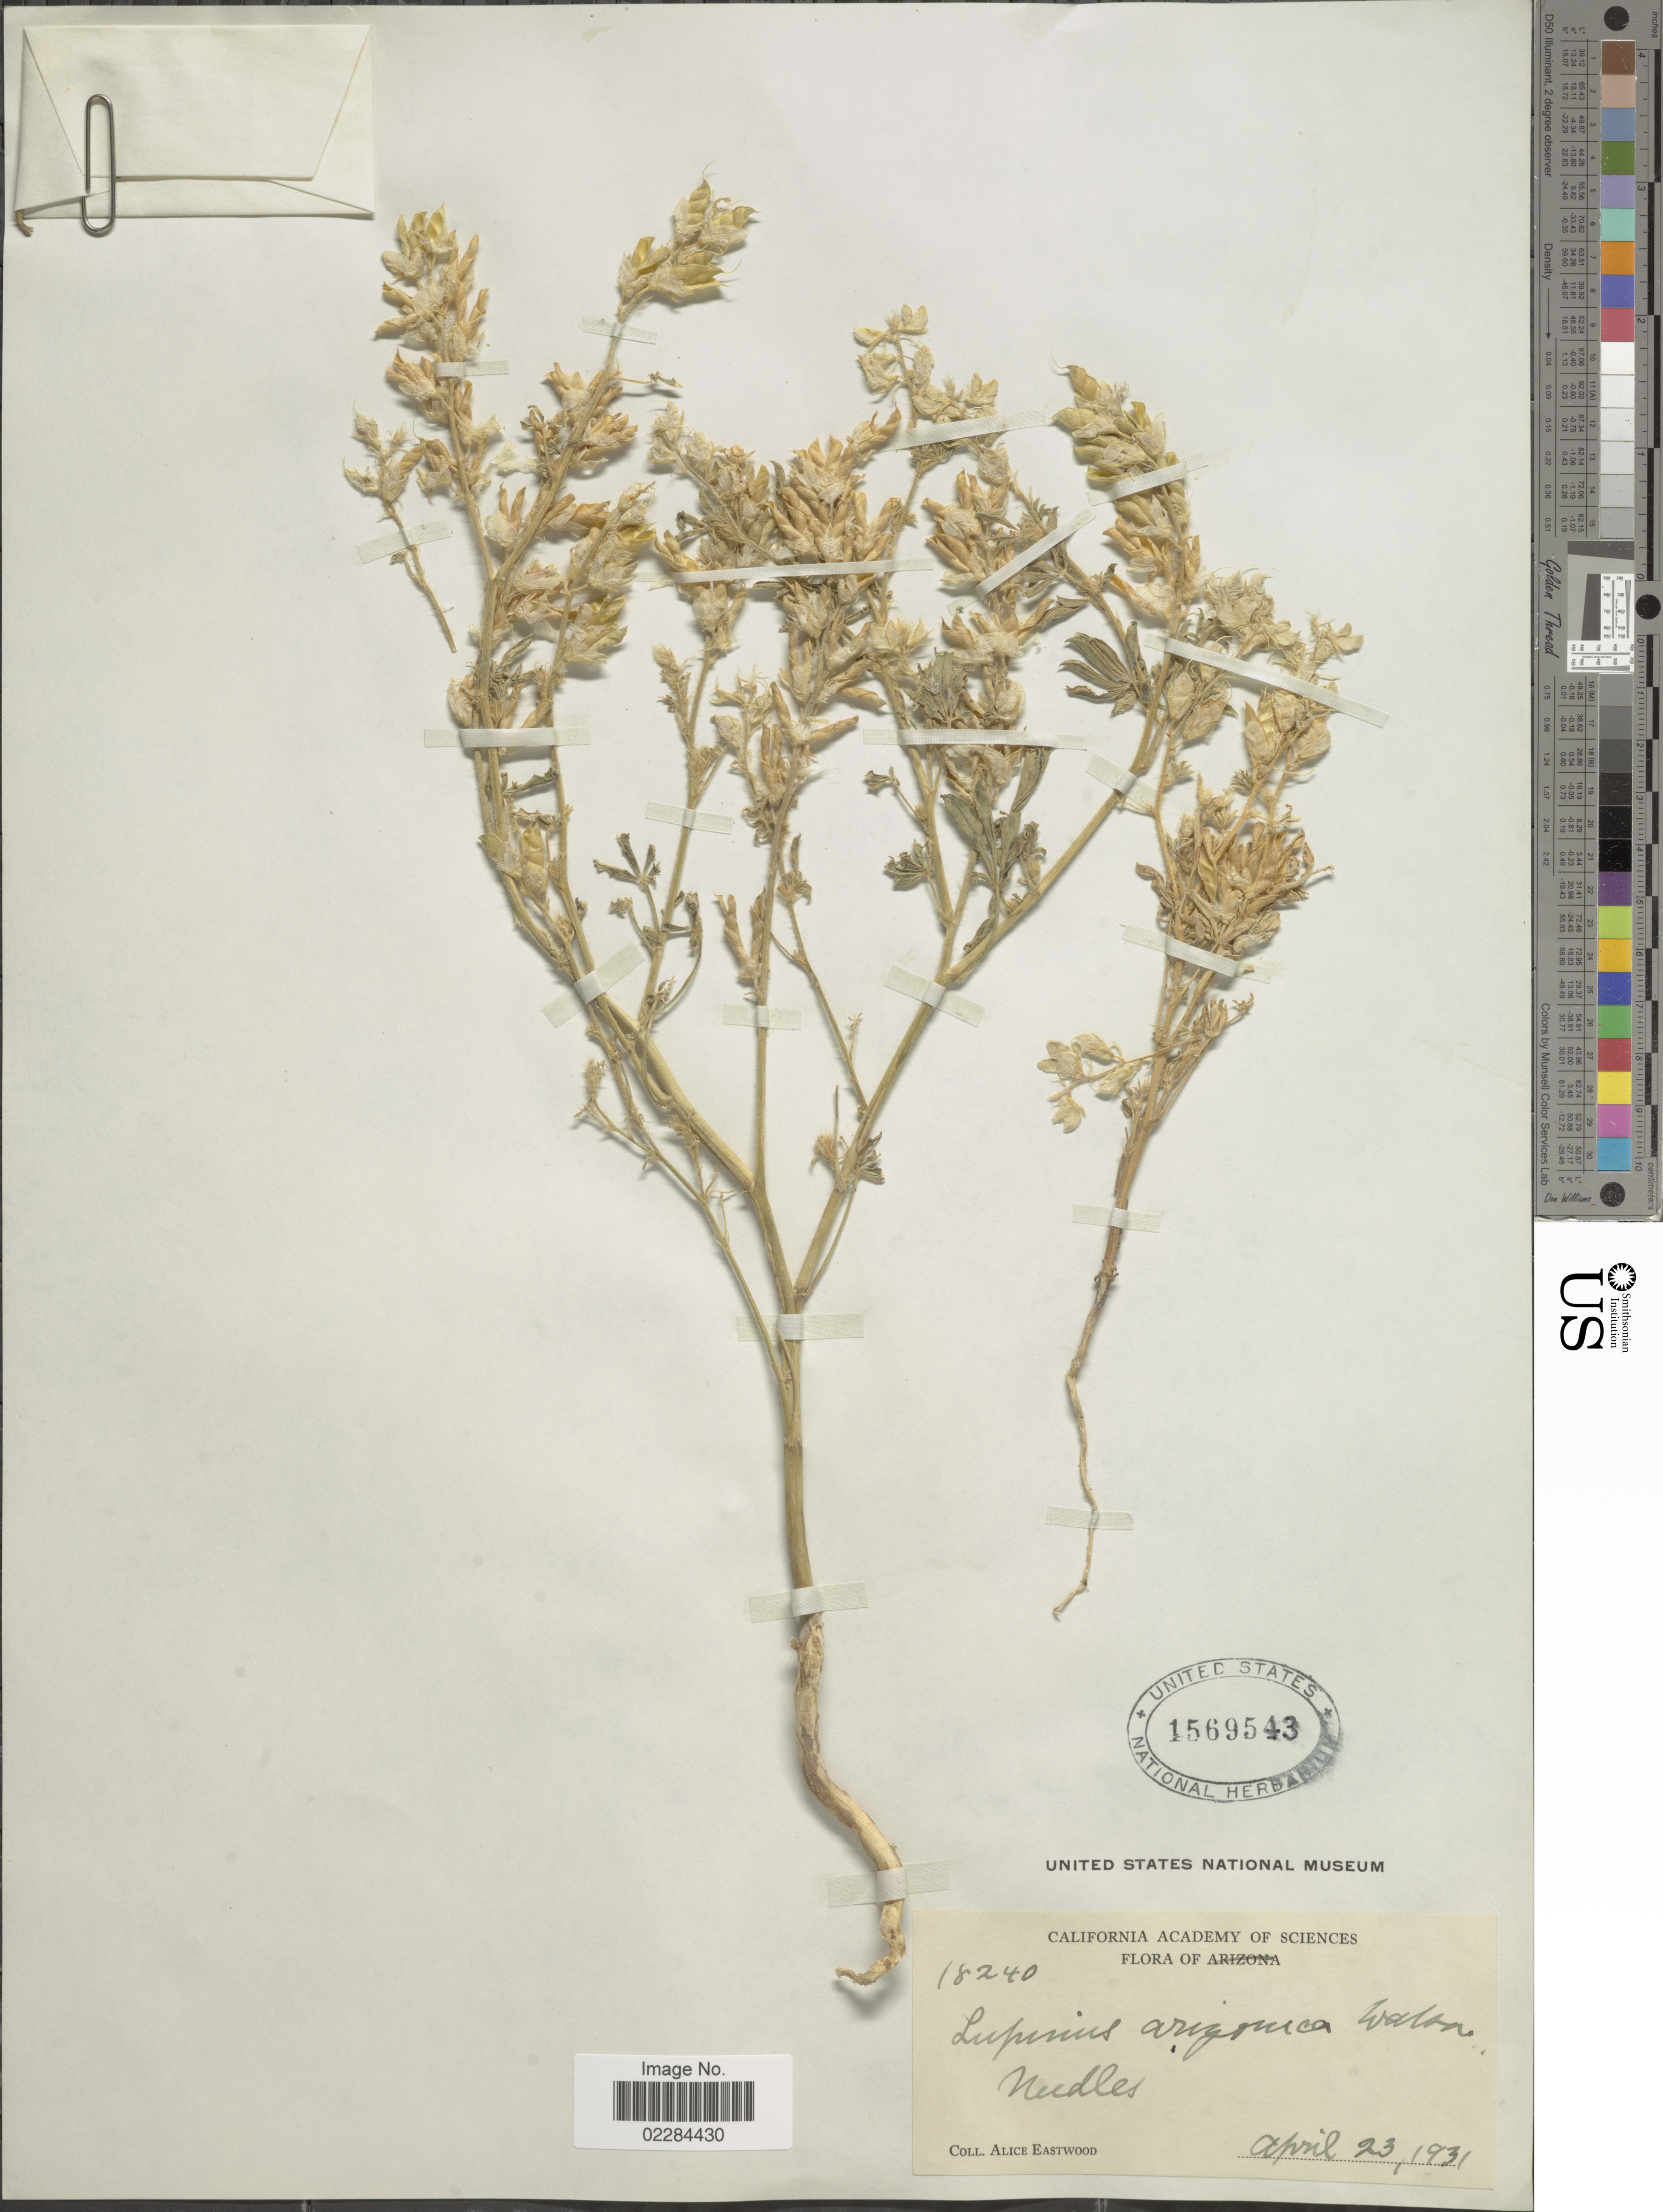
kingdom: Plantae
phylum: Tracheophyta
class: Magnoliopsida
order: Fabales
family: Fabaceae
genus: Lupinus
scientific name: Lupinus arizonicus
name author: (S. Watson) S. Watson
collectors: A. Eastwood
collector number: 18240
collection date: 1931-04-23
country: United States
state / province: California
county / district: San Bernardino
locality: Needles.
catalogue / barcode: US 1569543